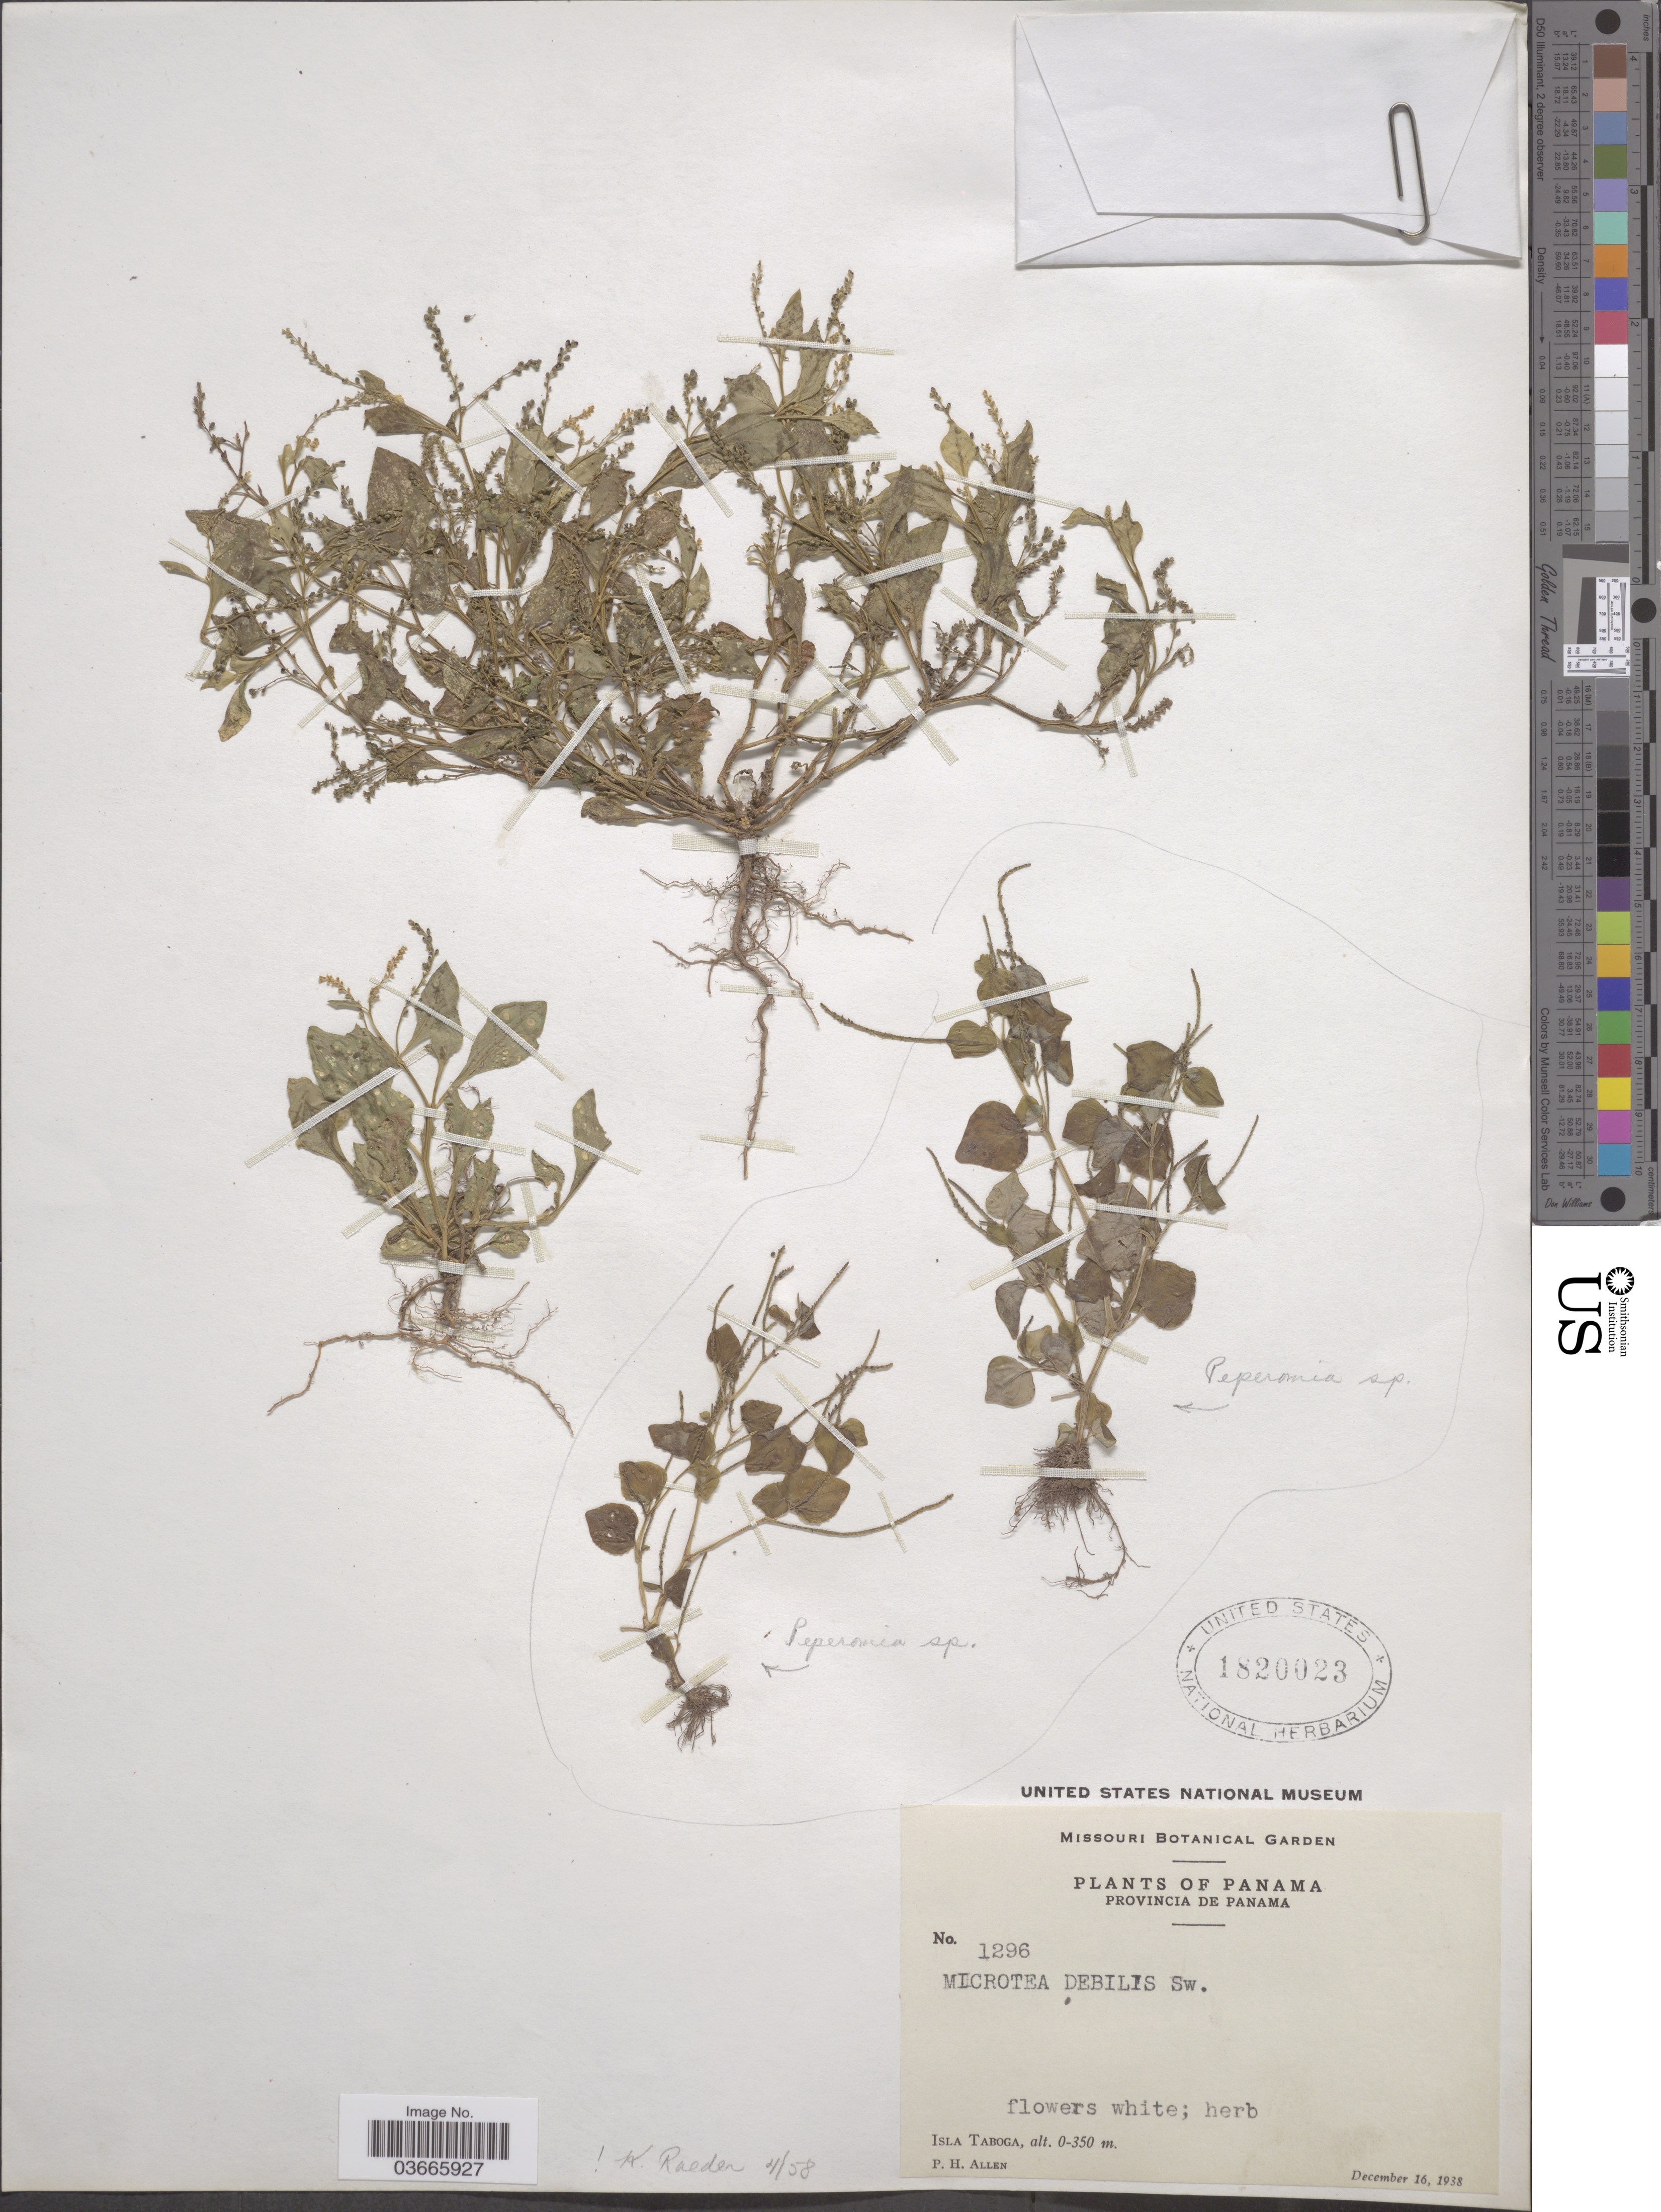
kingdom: Plantae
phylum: Tracheophyta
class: Magnoliopsida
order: Caryophyllales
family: Microteaceae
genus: Microtea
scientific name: Microtea debilis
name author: Sw.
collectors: P. H. Allen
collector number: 1296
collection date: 1938-12-16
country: Panama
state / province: Panamá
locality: Isla Taboga.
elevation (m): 0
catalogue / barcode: US 1820023